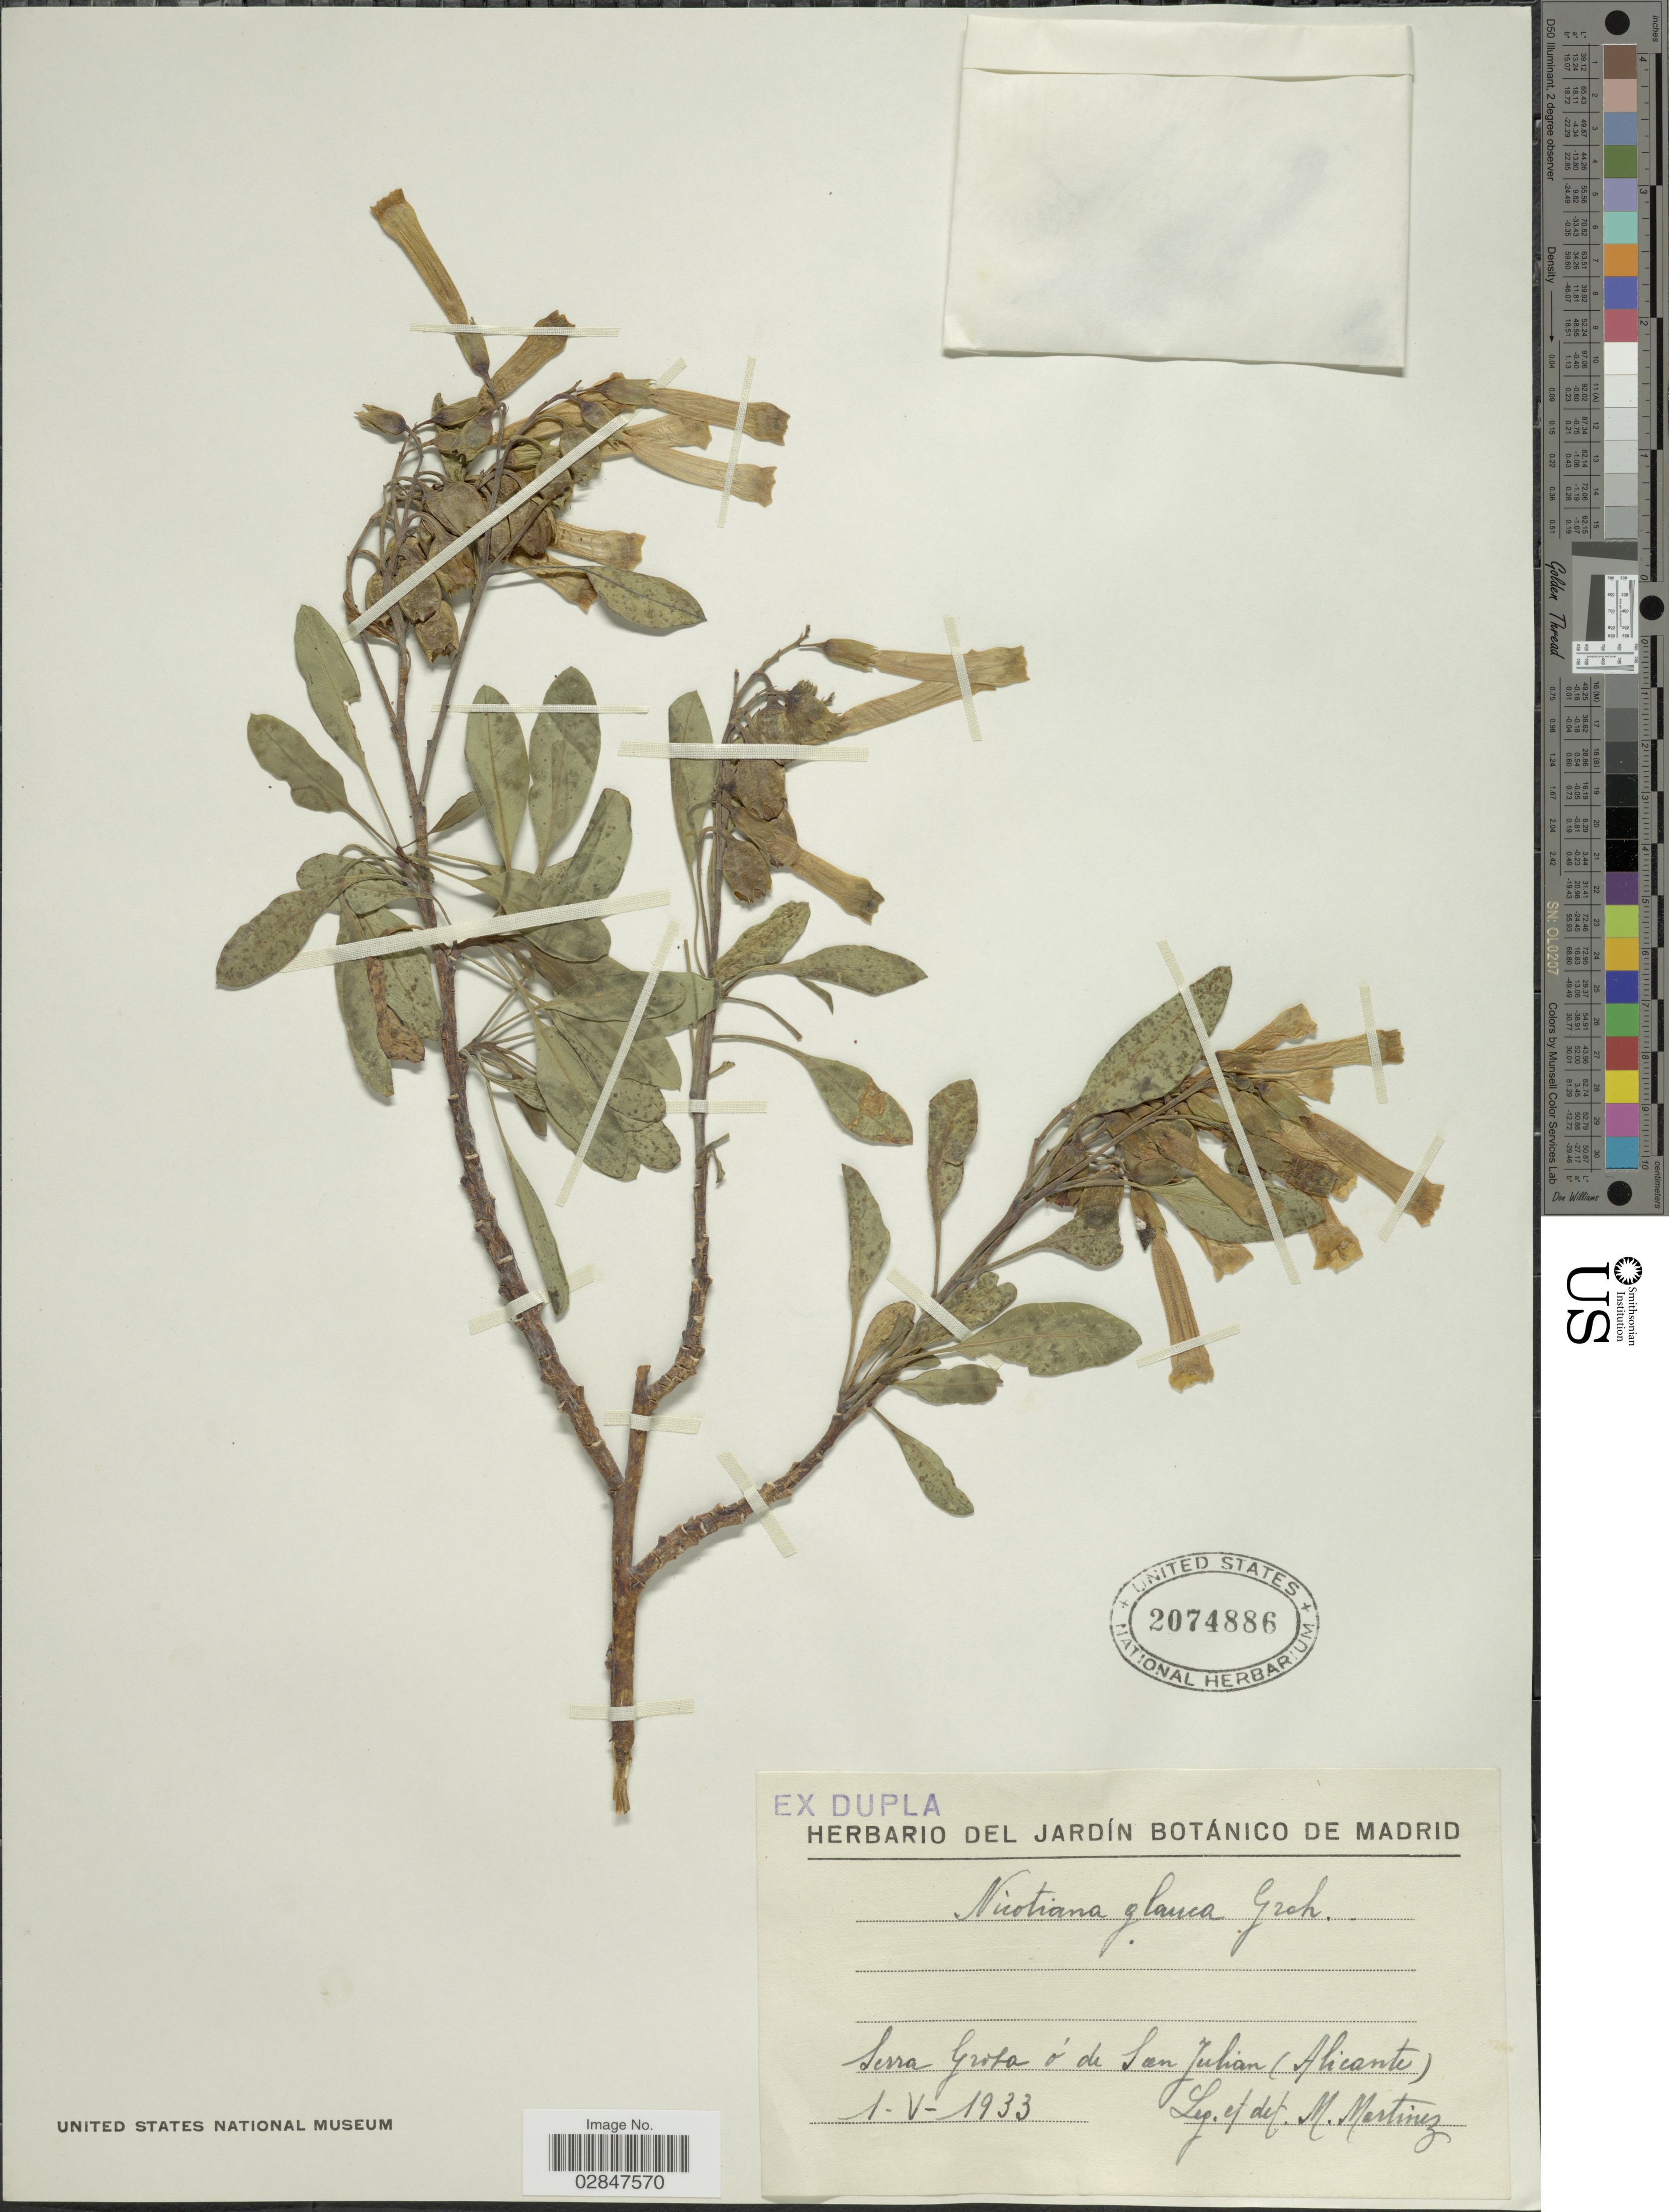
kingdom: Plantae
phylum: Tracheophyta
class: Magnoliopsida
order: Solanales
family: Solanaceae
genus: Nicotiana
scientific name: Nicotiana glauca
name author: Graham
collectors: M. Martinez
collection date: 1933-05-01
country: Spain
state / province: Madrid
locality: Serra Grosa ó de San Julian (Alicante).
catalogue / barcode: US 2074886